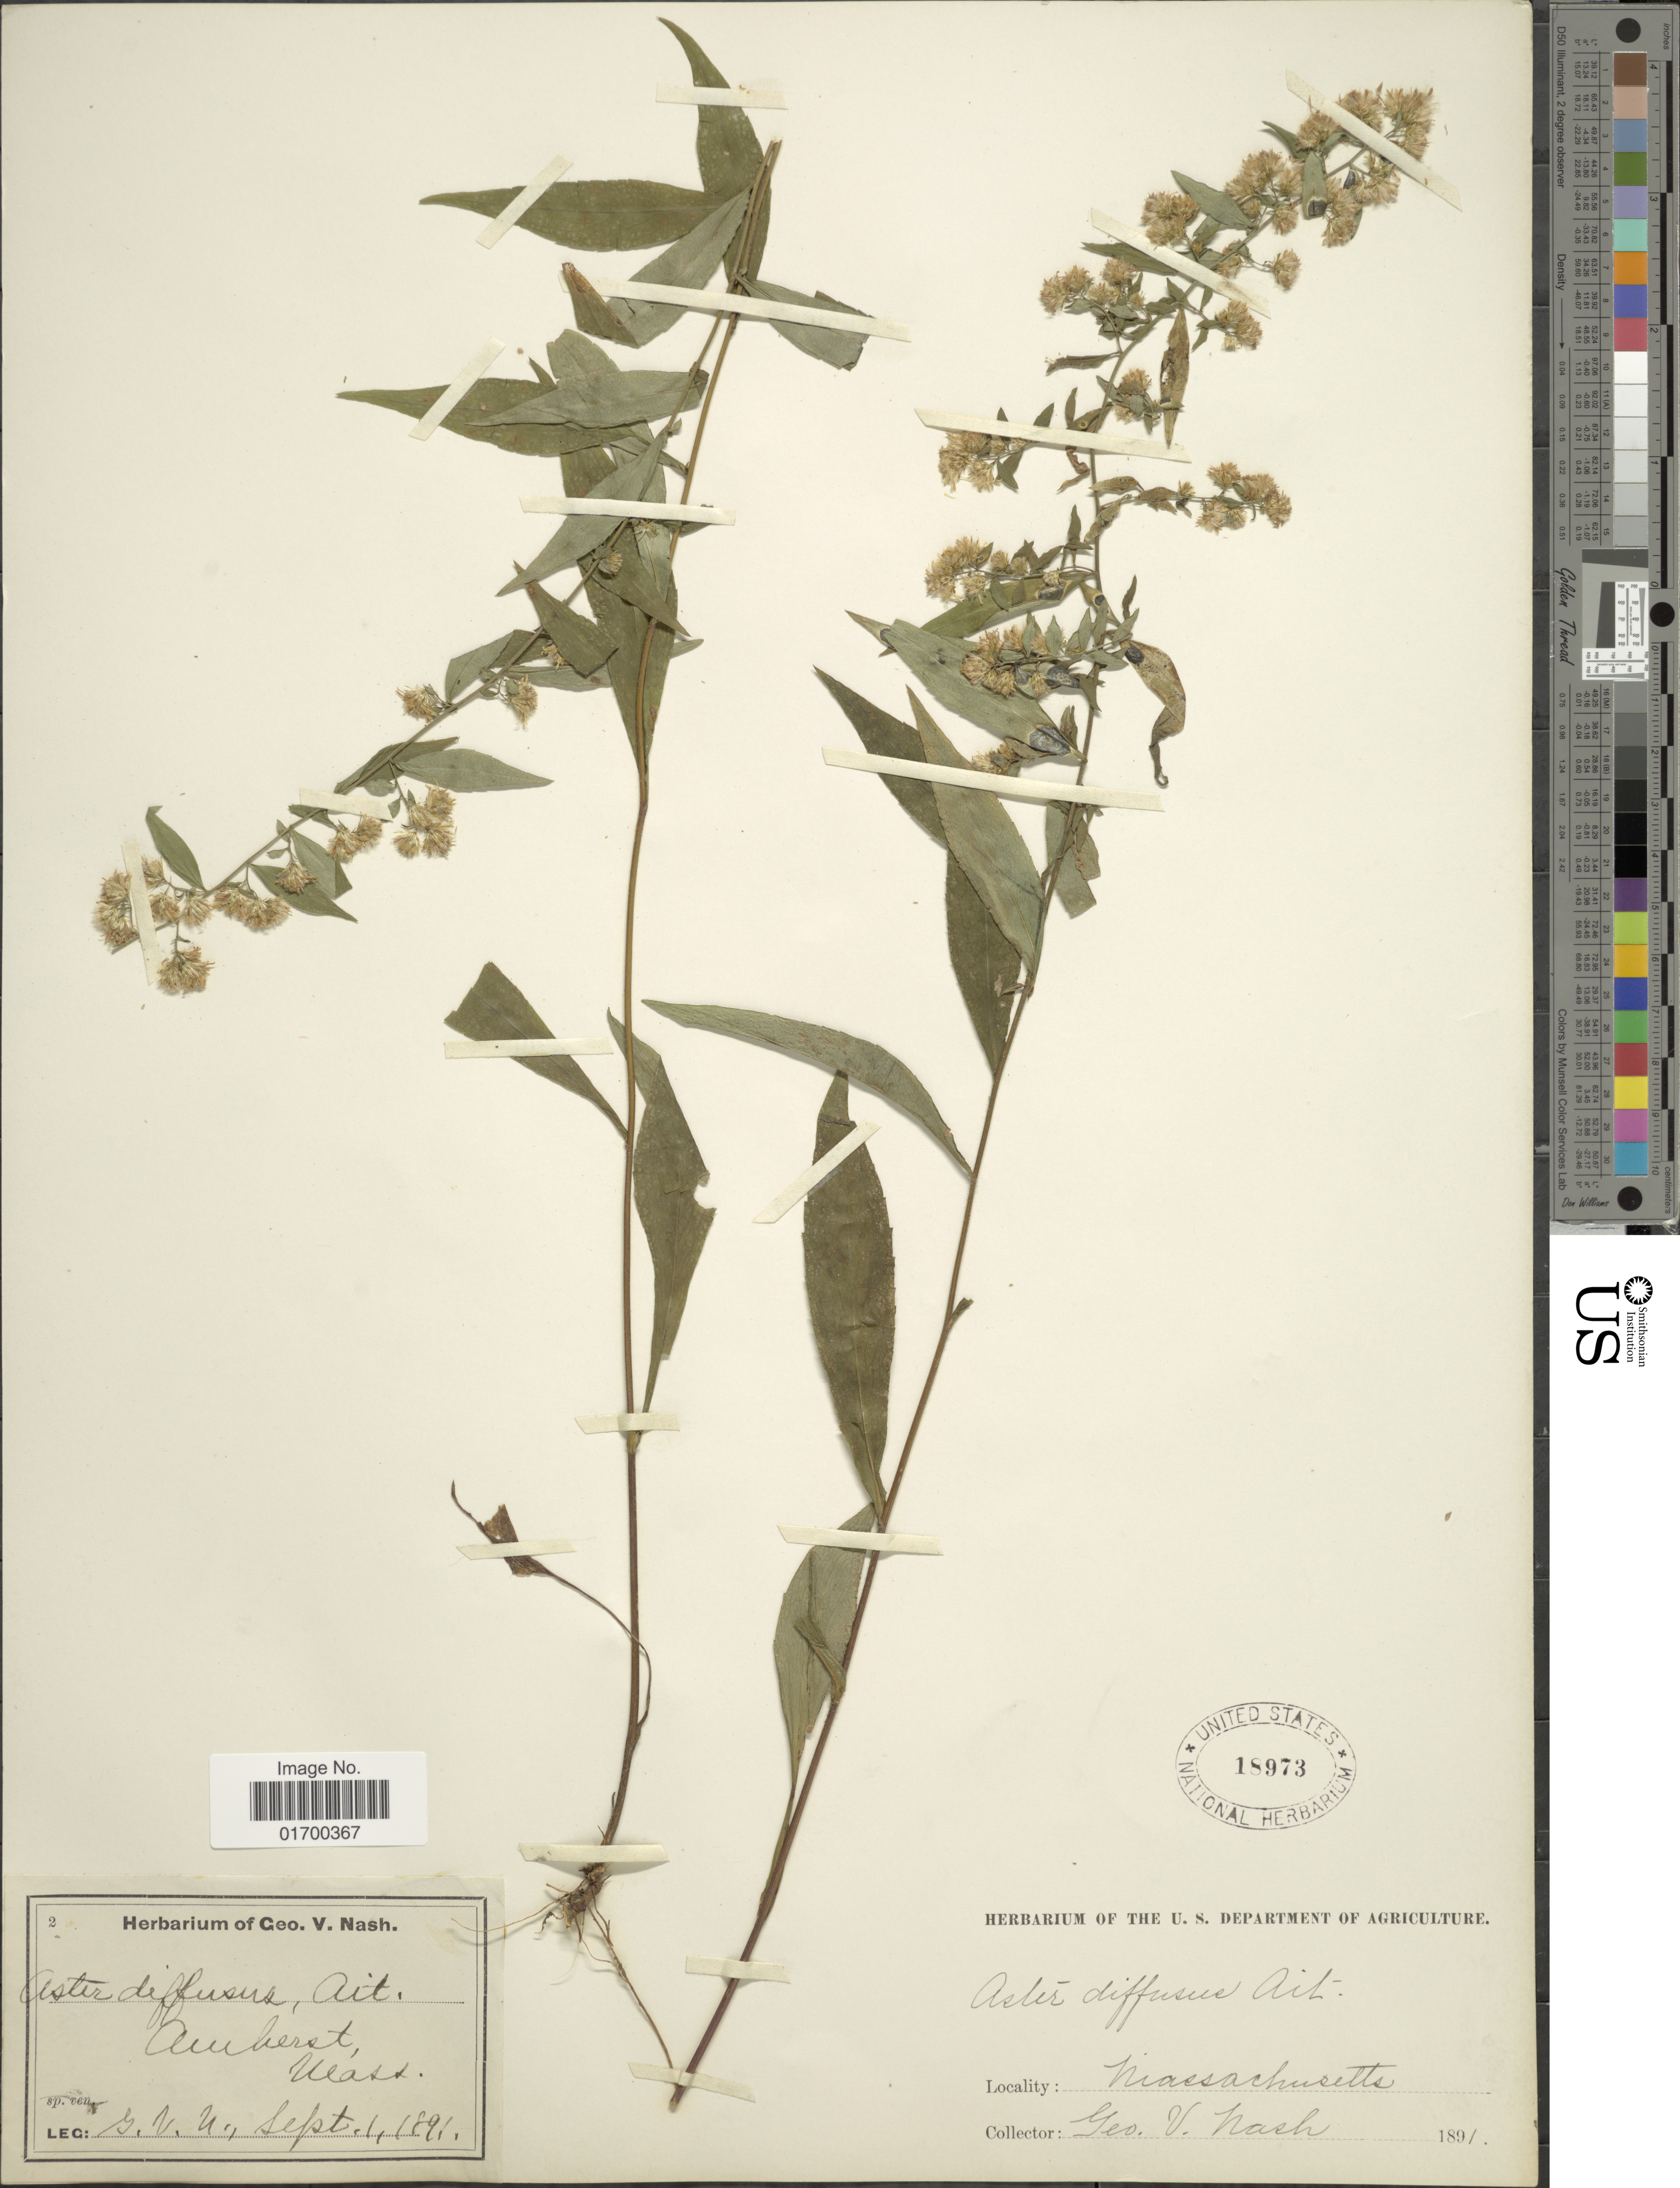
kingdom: Plantae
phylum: Tracheophyta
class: Magnoliopsida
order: Asterales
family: Asteraceae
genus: Symphyotrichum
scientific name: Symphyotrichum lateriflorum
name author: (L.) Á. Löve & D. Löve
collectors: G. V. Nash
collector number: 2?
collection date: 1891-09-01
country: United States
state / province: Massachusetts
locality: Aukerst, Mass.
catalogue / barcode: US 18973